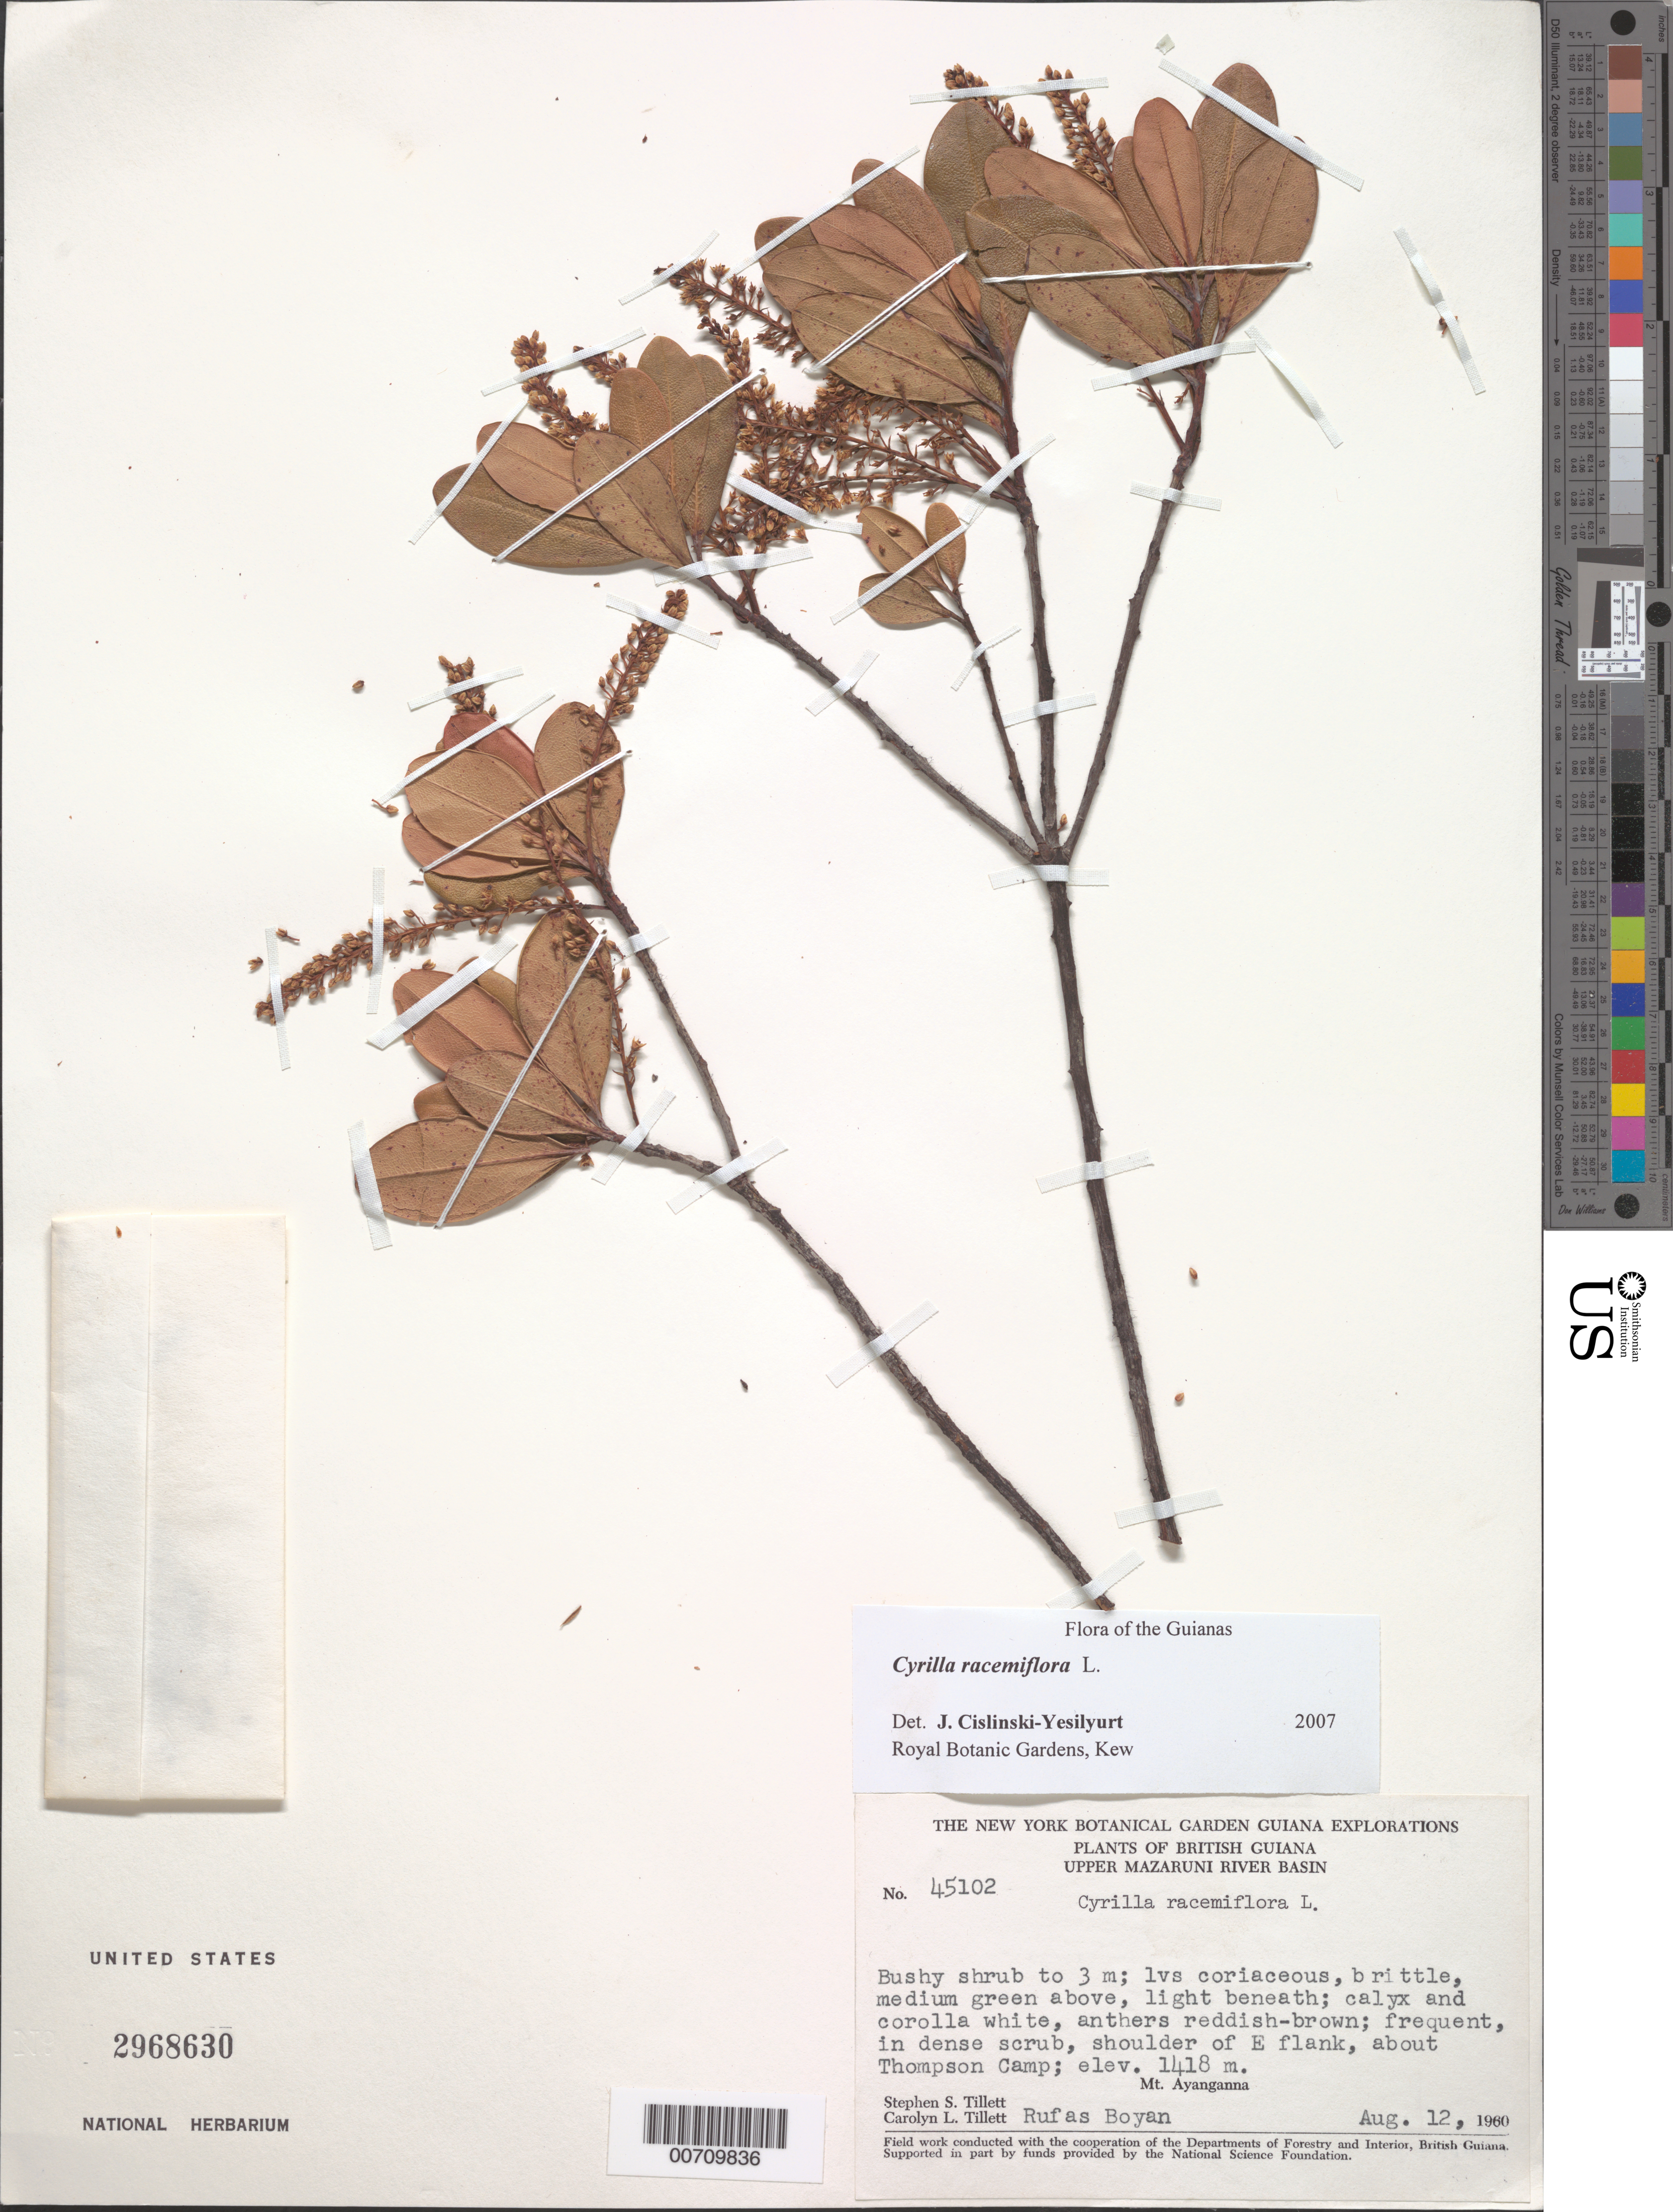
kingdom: Plantae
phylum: Tracheophyta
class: Magnoliopsida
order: Ericales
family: Cyrillaceae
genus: Cyrilla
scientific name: Cyrilla racemiflora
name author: L.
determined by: Yesilyurt, J. C.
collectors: S. S. Tillett, C. L. Tillett & R. Boyan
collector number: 45102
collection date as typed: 12-Aug-60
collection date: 1960-08-12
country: Guyana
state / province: Cuyuni-Mazaruni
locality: Mt. Ayanganna, E flank, above Thompson Camp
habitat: Dense scrub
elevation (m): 1418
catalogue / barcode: US 2968630